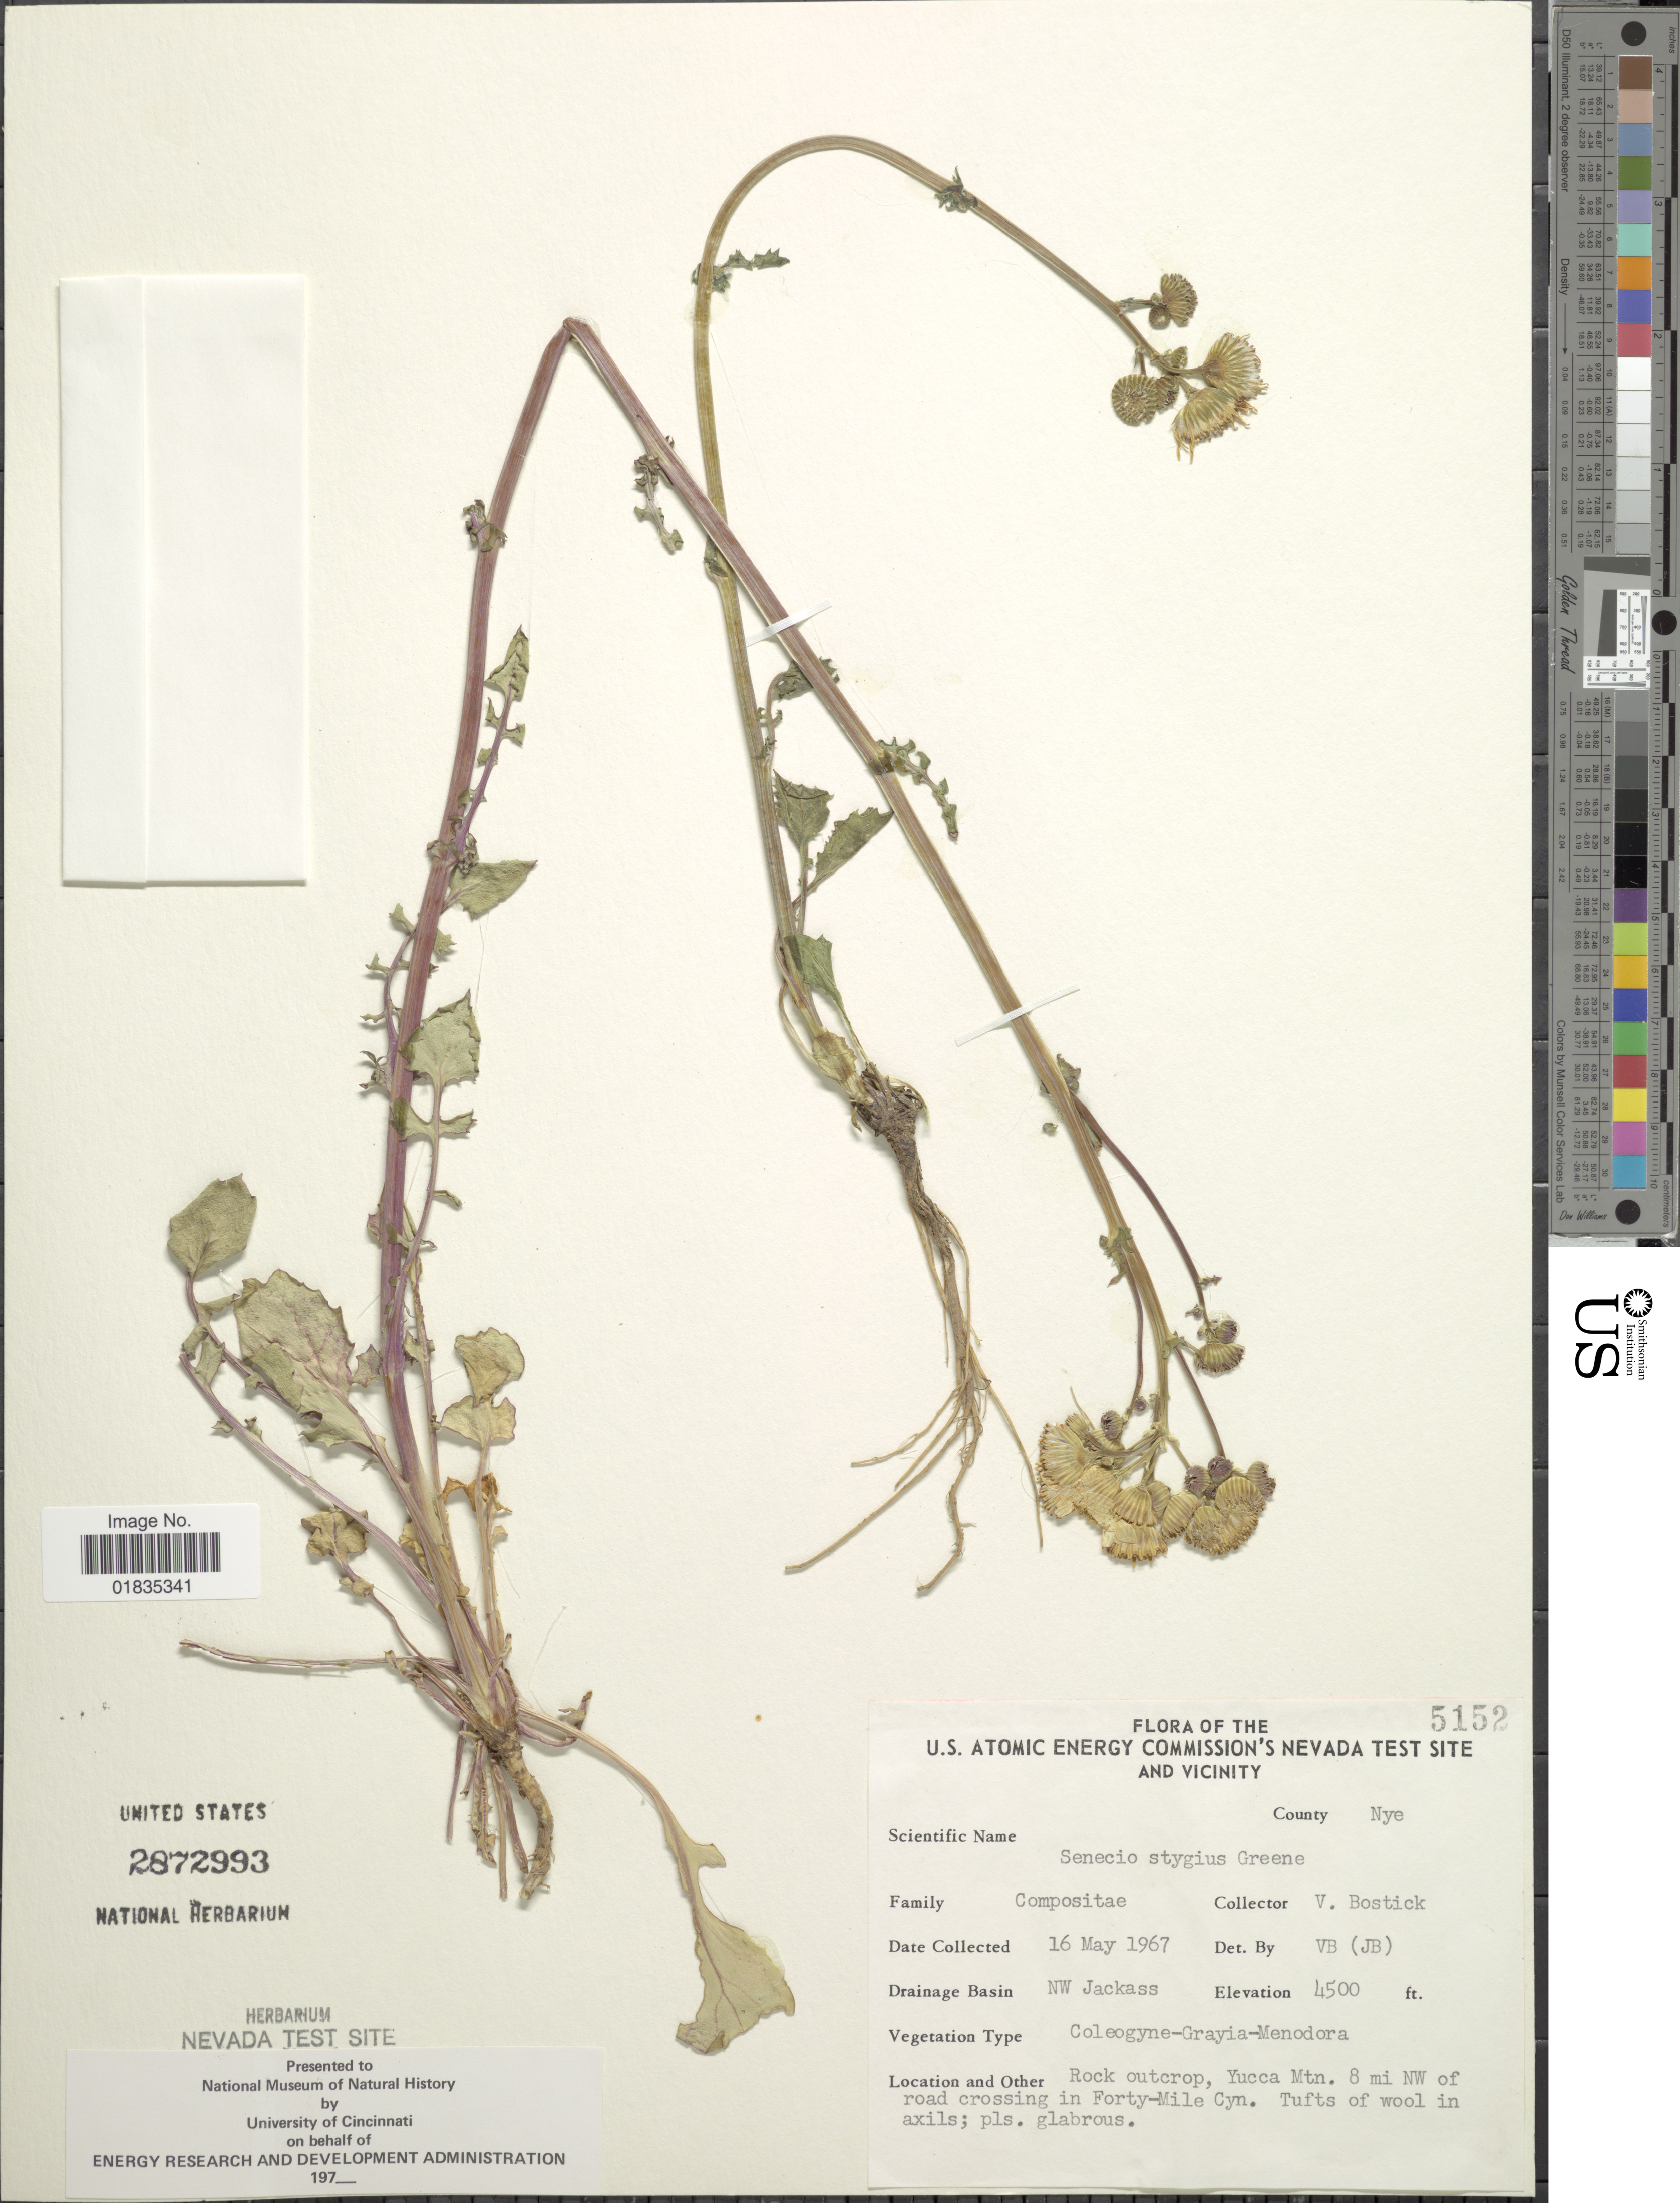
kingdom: Plantae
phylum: Tracheophyta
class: Magnoliopsida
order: Asterales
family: Asteraceae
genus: Packera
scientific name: Packera multilobata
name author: (Torr. & A. Gray) W.A. Weber & Á. Löve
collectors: V. Bostick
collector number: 5152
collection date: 1967-05-16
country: United States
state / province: Nevada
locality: Nevada Test Site and Vicinity, County Nye, Drainage Basin NW Jackass, rock outcrop, Yucca Mtn. 8 mi NW of road crossing in Forty-Mile Cyn.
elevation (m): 1372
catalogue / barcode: US 2872993